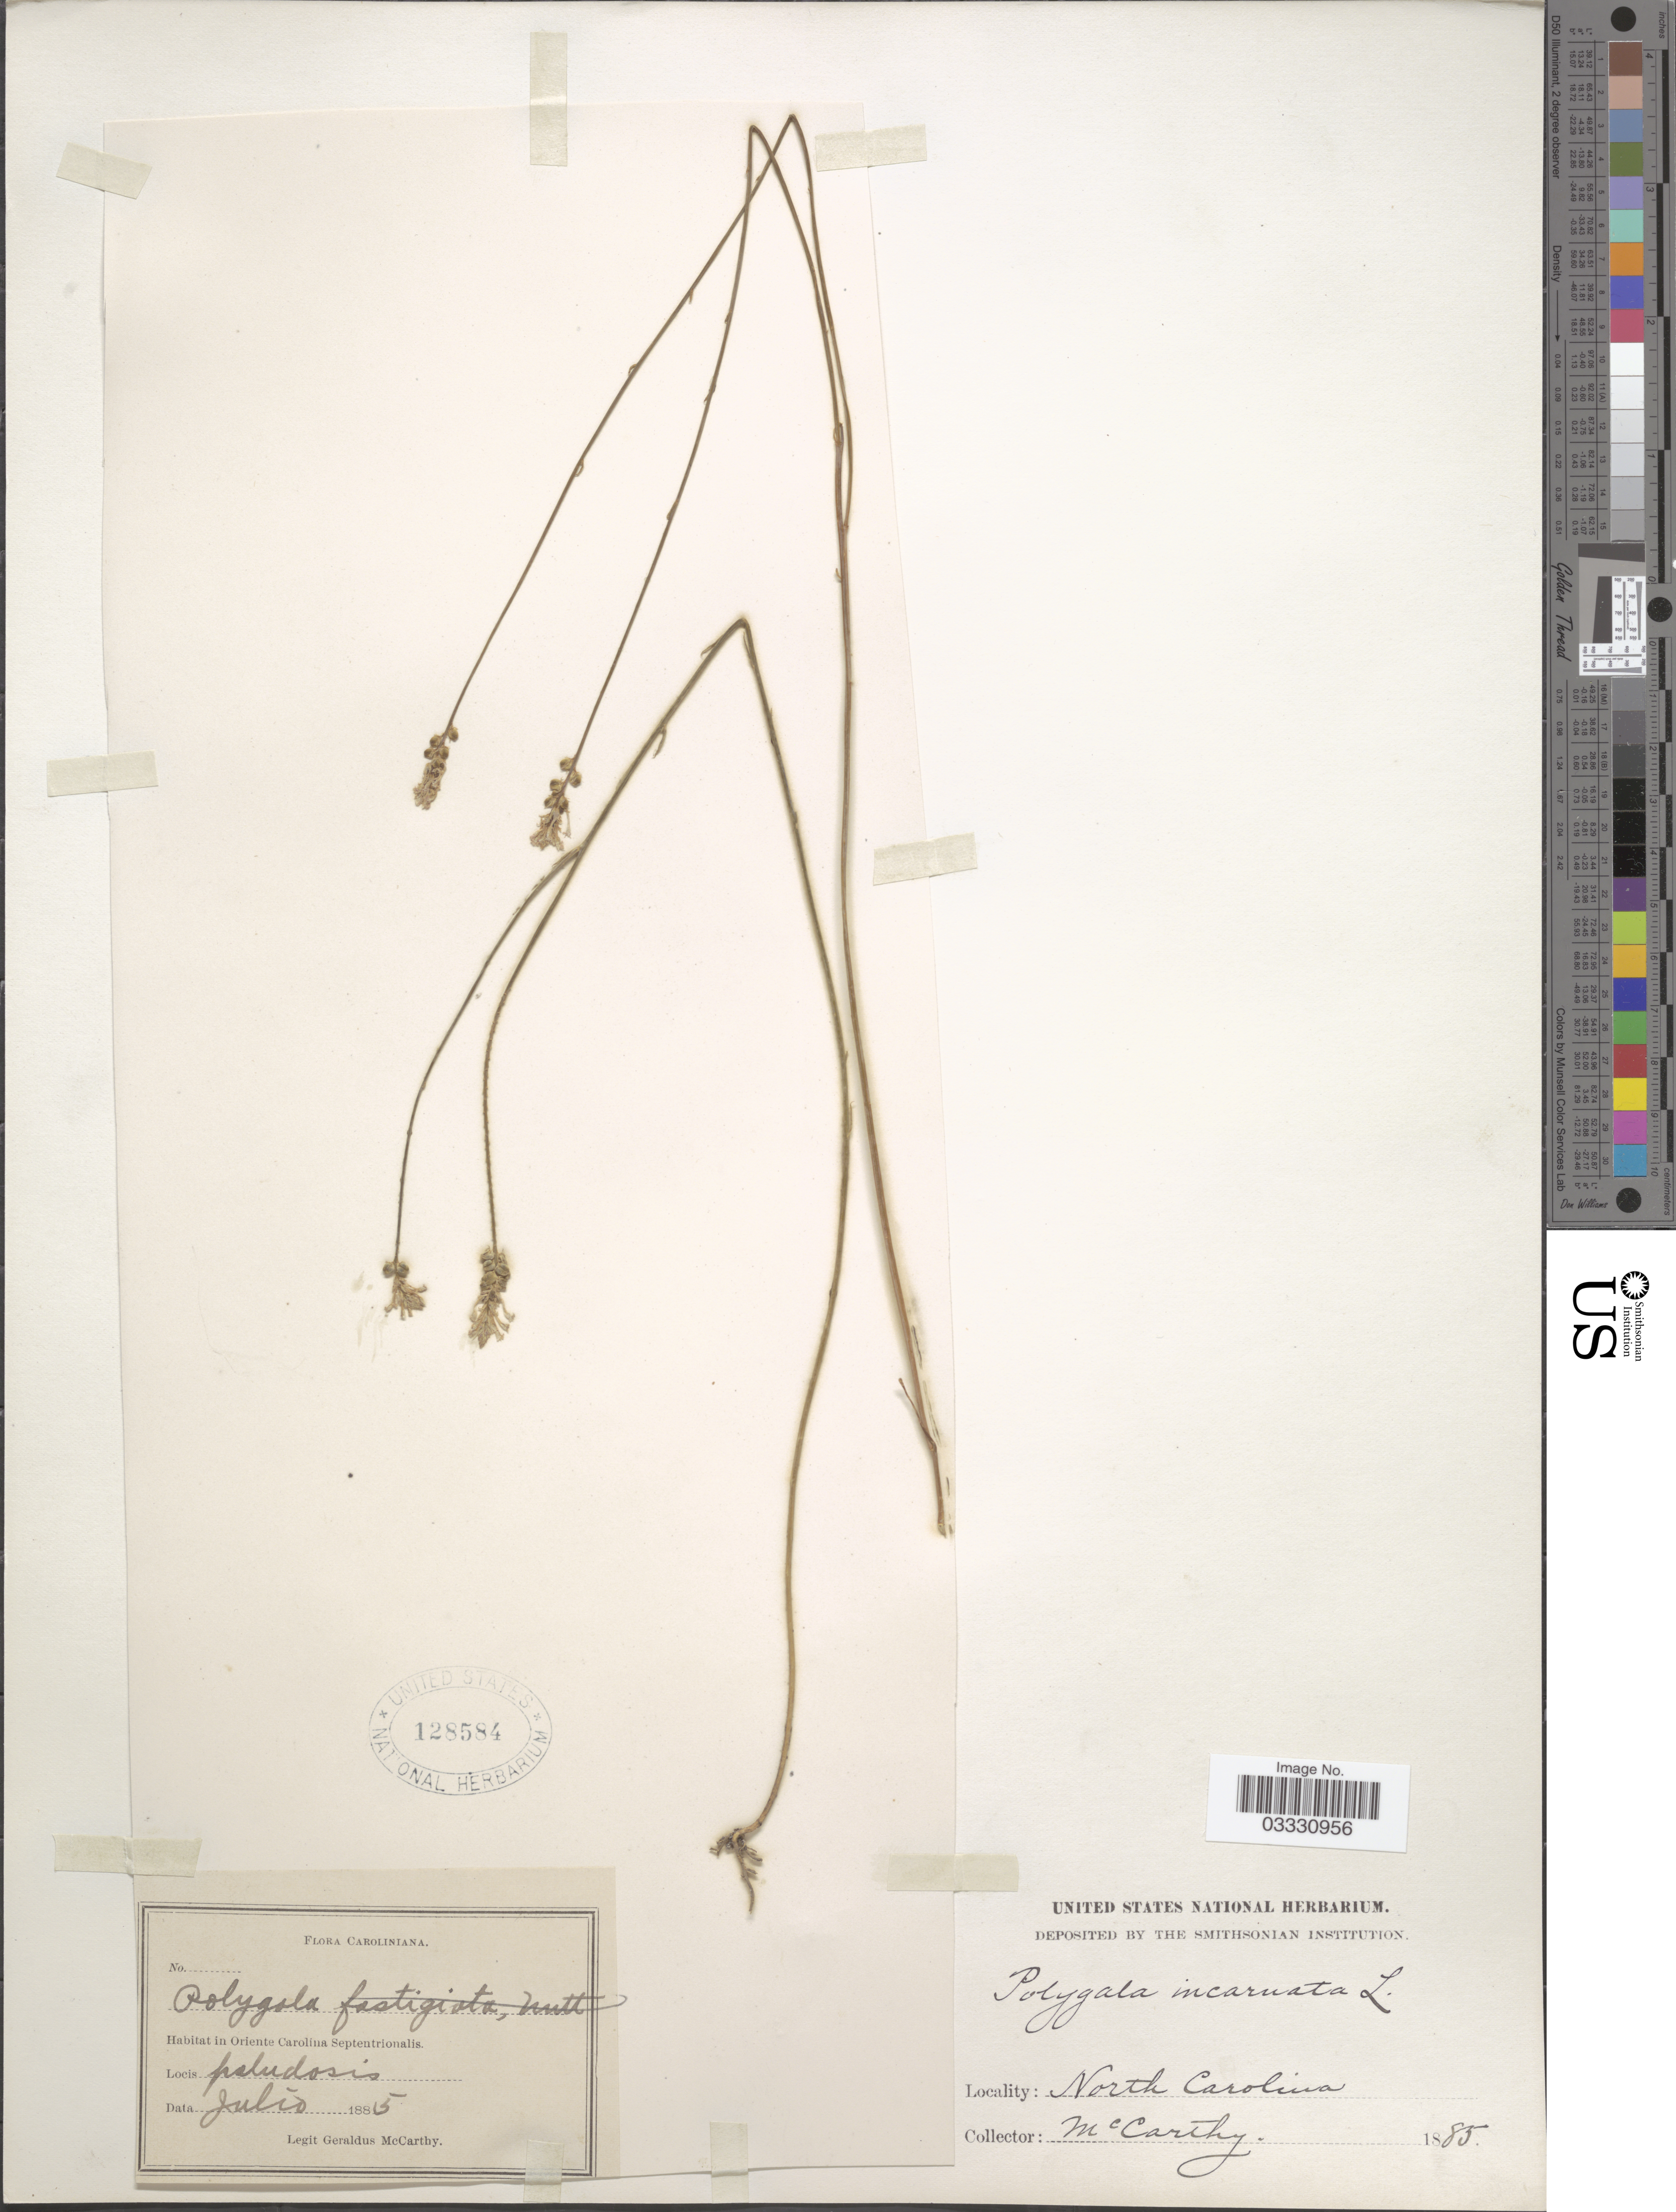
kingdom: Plantae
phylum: Tracheophyta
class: Magnoliopsida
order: Fabales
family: Polygalaceae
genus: Polygala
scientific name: Polygala incarnata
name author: L.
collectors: M. McCarthy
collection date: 1885-07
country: United States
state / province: North Carolina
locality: Caroliniana. Oriente Carolina Septentrionalis.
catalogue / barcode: US 128584